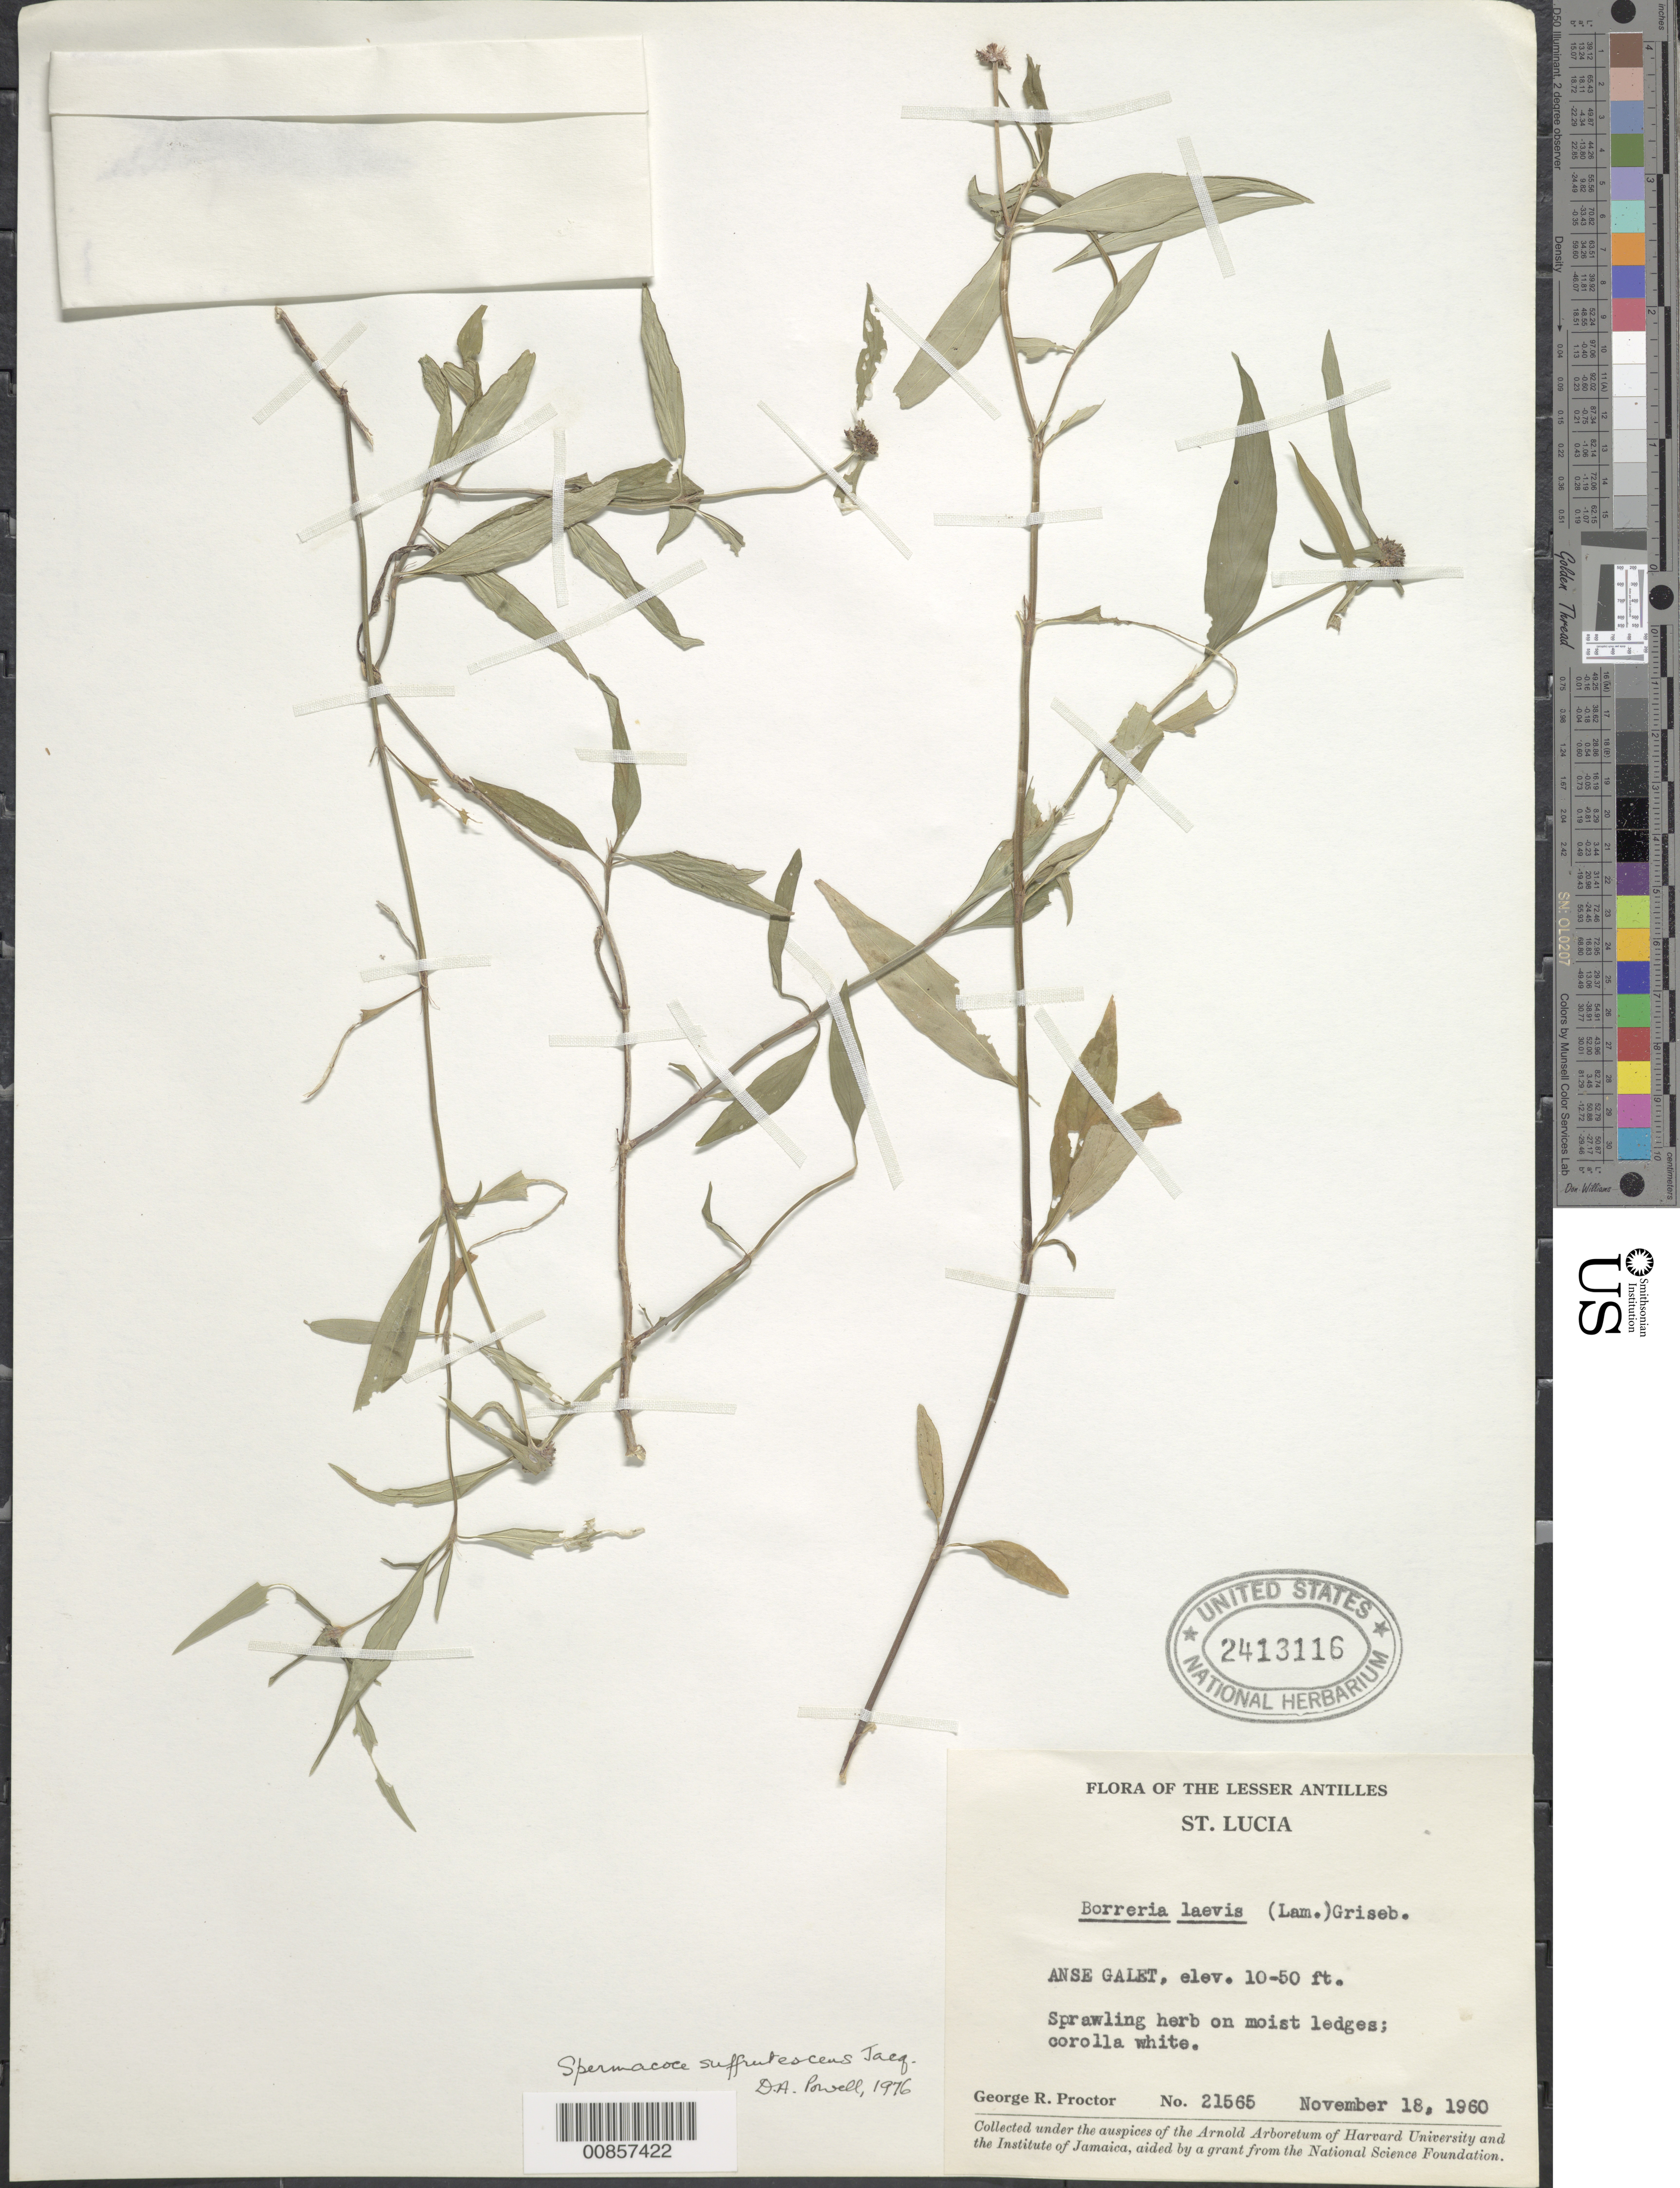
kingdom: Plantae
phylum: Tracheophyta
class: Magnoliopsida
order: Gentianales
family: Rubiaceae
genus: Spermacoce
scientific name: Spermacoce remota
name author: Lam.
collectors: G. R. Proctor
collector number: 21565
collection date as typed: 18 Nov 1960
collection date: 1960-11-18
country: St. Lucia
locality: Anse Galet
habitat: On moist ledges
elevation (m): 3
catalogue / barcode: US 2413116